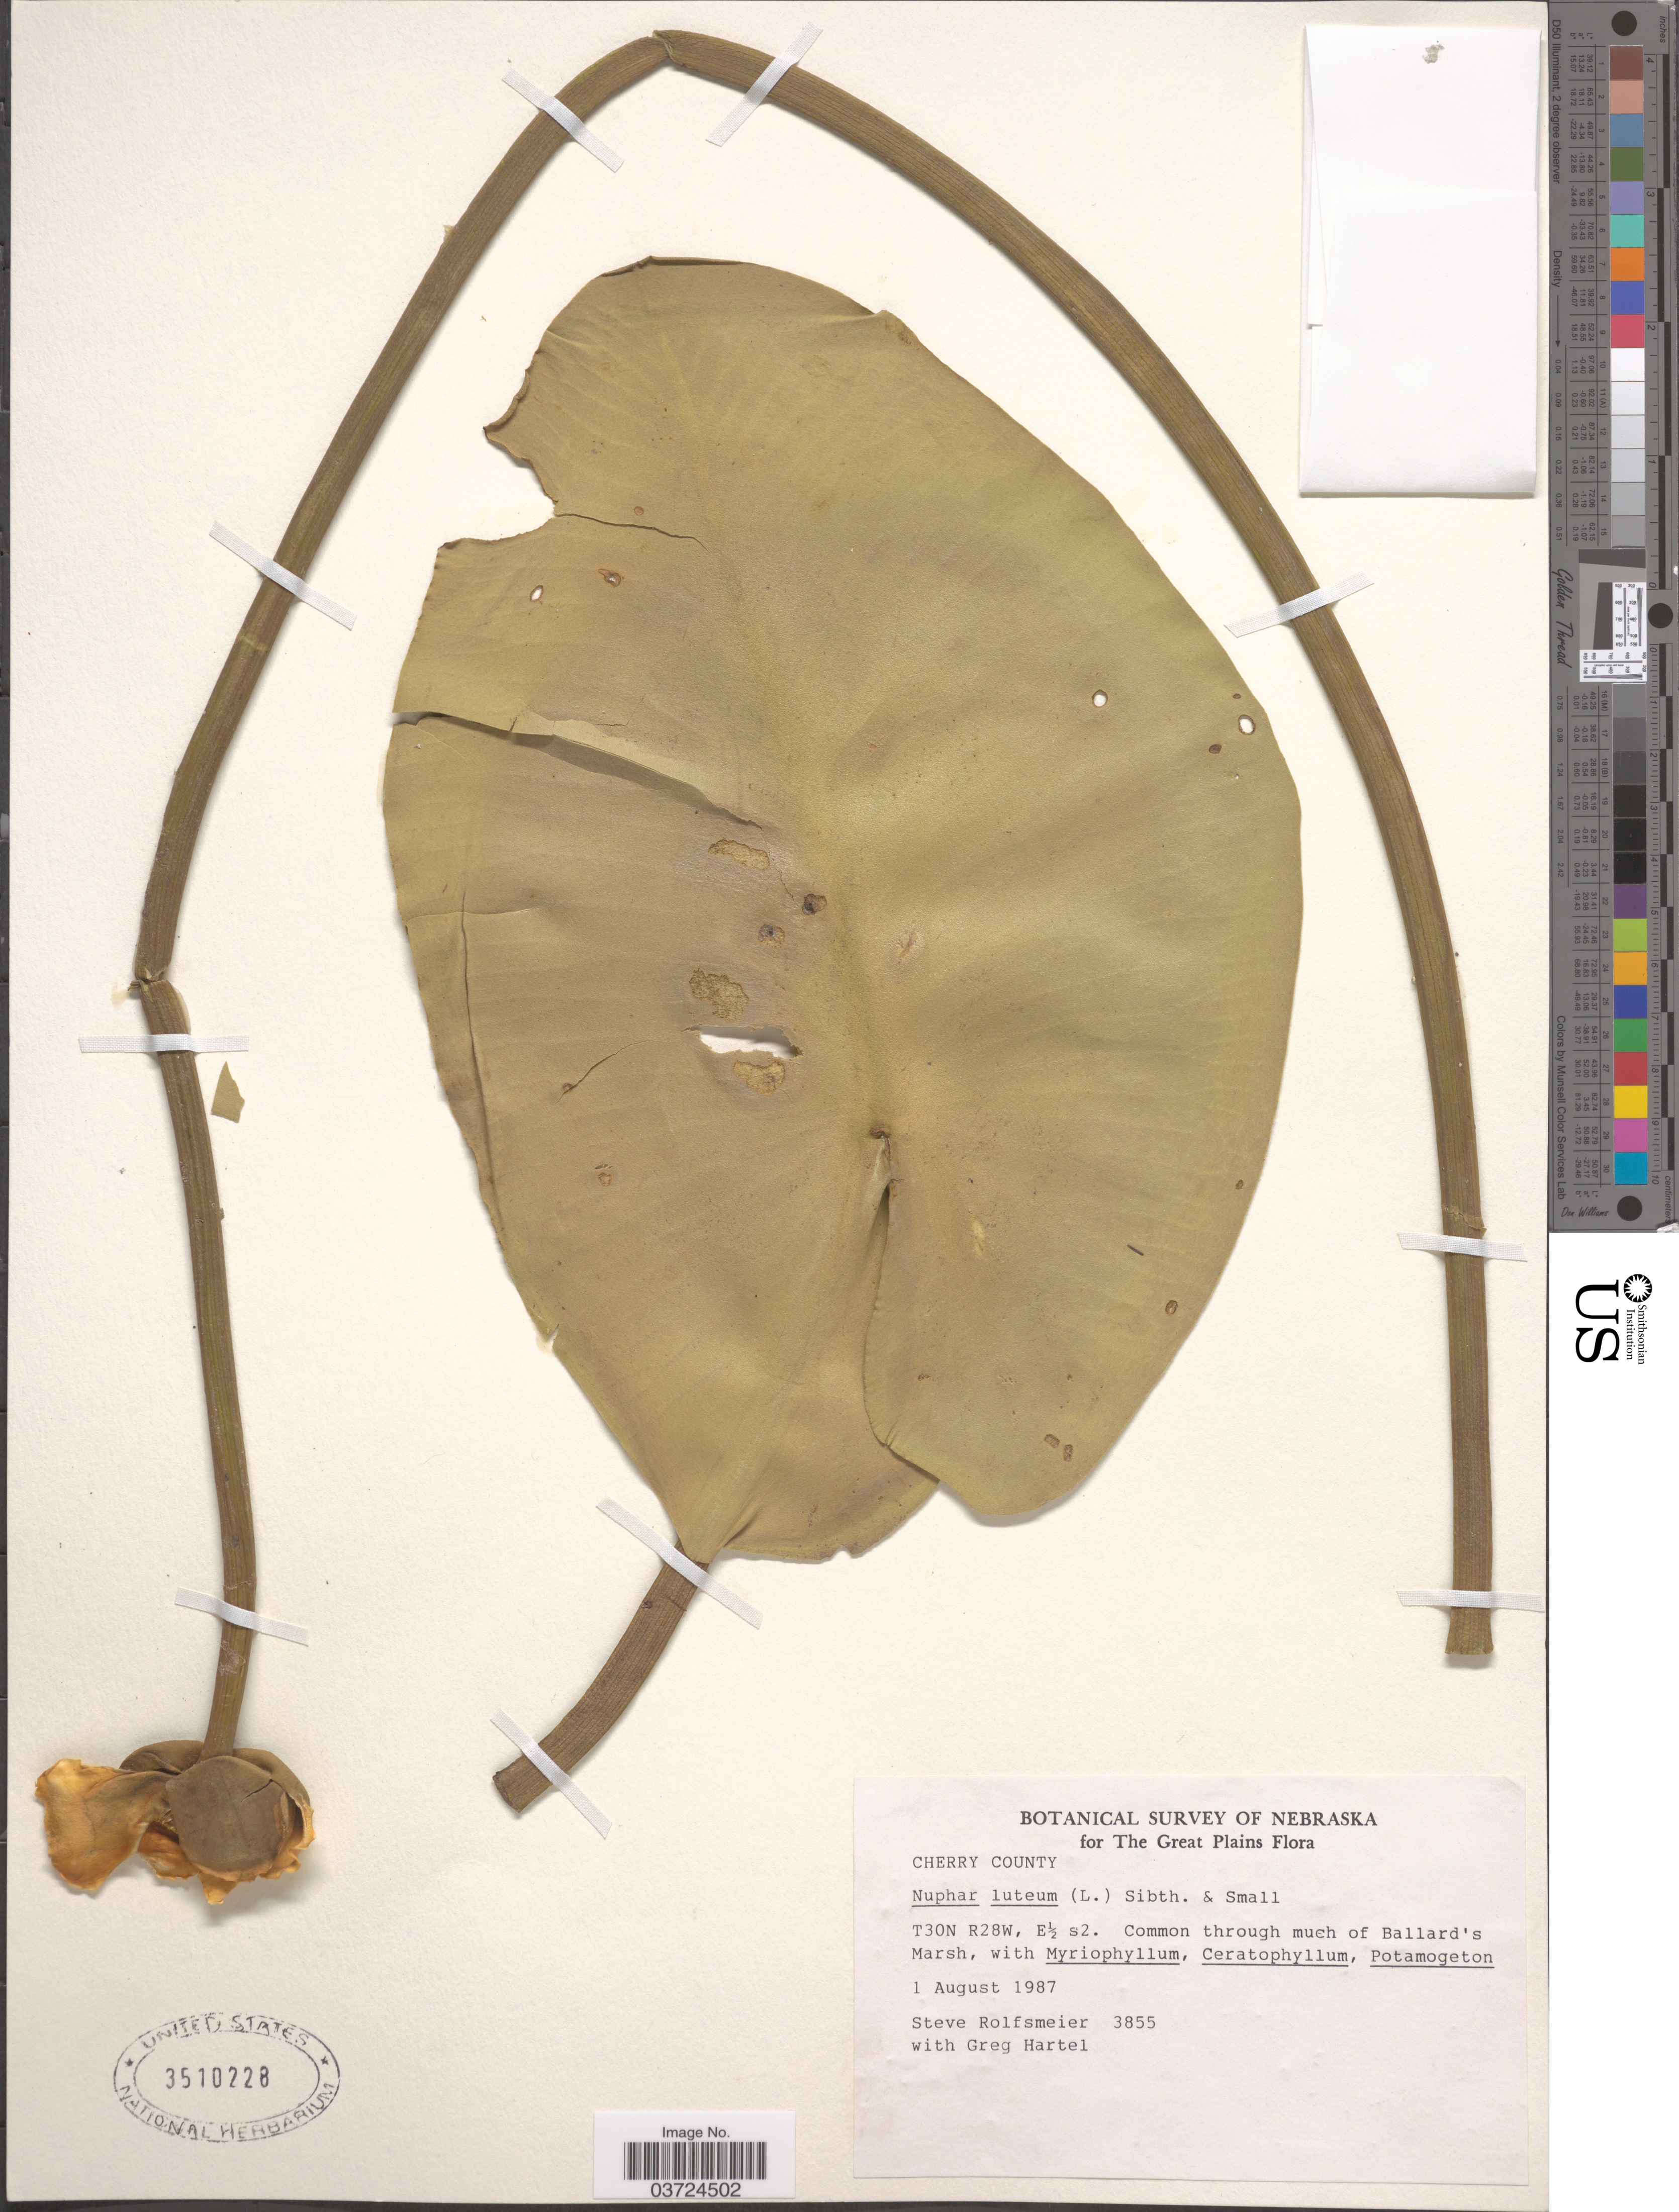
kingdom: Plantae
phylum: Tracheophyta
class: Magnoliopsida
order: Nymphaeales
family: Nymphaeaceae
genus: Nuphar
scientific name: Nuphar lutea subsp. variegata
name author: (Engelm. ex Durand) E.O. Beal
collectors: S. Rolfsmeier & G. Hartel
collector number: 3855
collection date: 1987-08-01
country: United States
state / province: Nebraska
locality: The Great Plains Flora. T30N R28W, E½ s2. Common through much of Ballard's Marsh.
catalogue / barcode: US 3510228